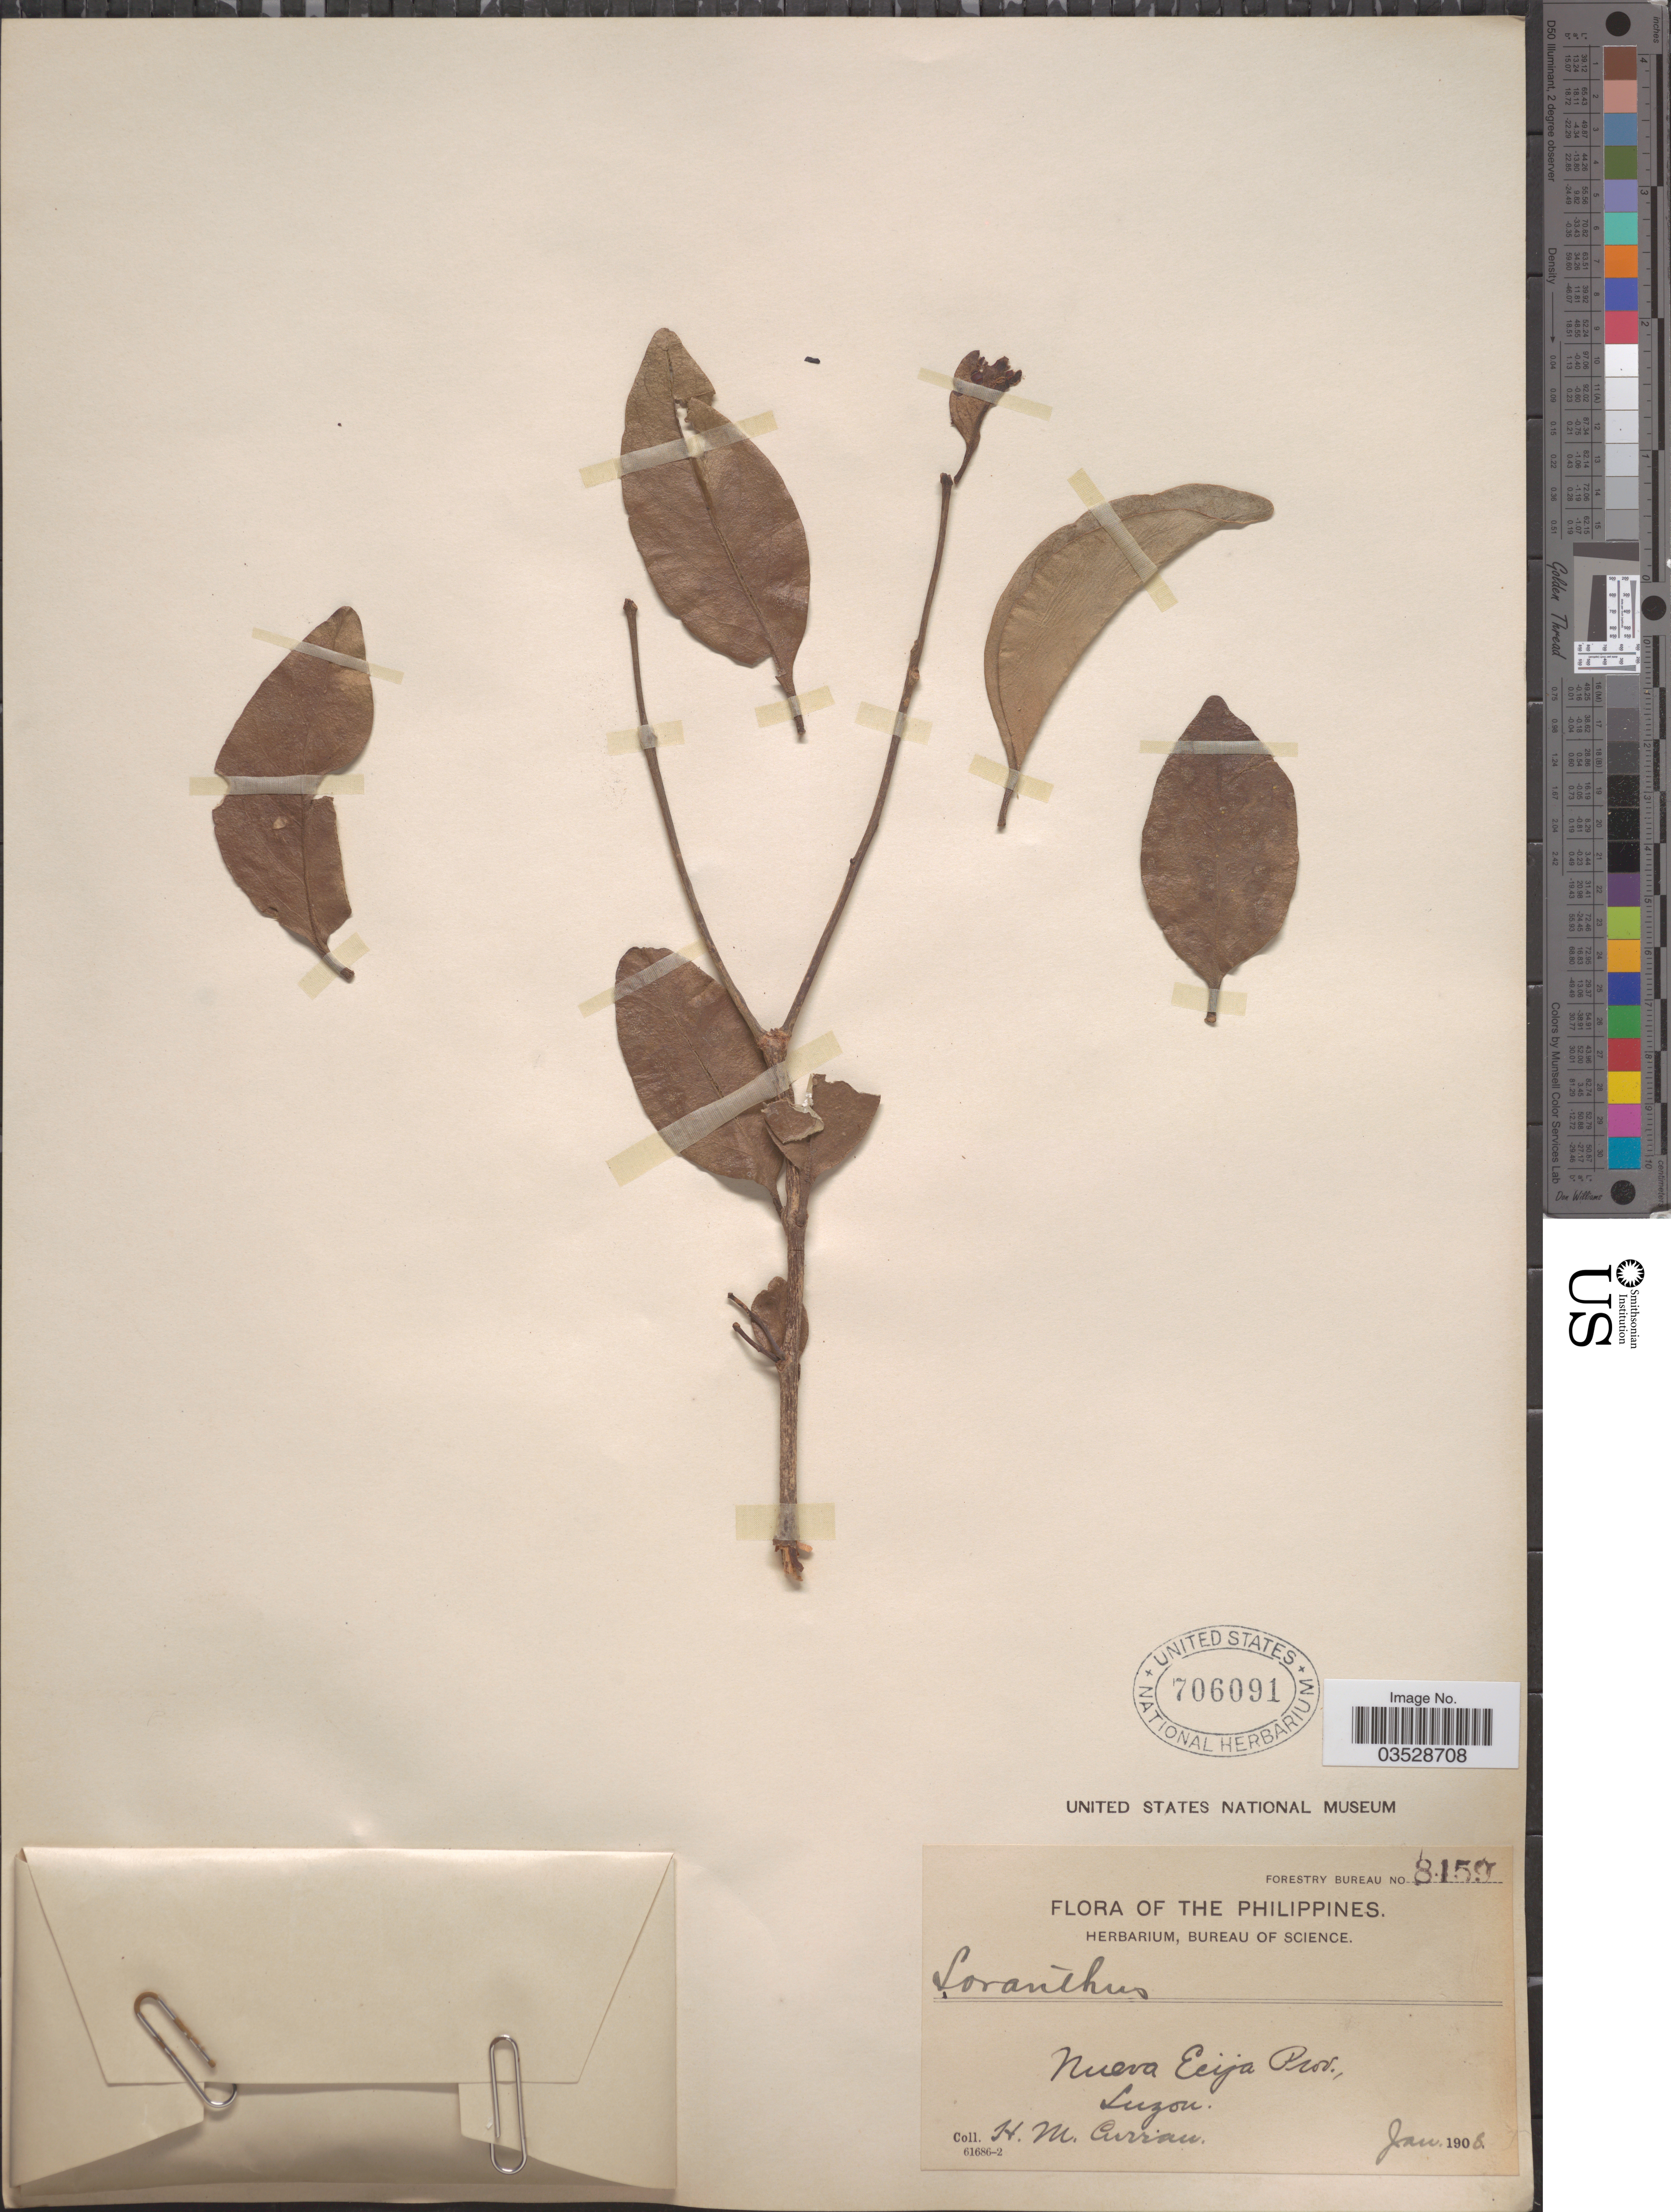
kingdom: Plantae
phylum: Tracheophyta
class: Magnoliopsida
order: Santalales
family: Loranthaceae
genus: Loranthus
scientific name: Loranthus sp.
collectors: H. M. Curran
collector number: Forestry Bureau 8159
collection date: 1908-01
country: Philippines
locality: Nueva Ecija Prov., Luzon.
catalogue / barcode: US 706091